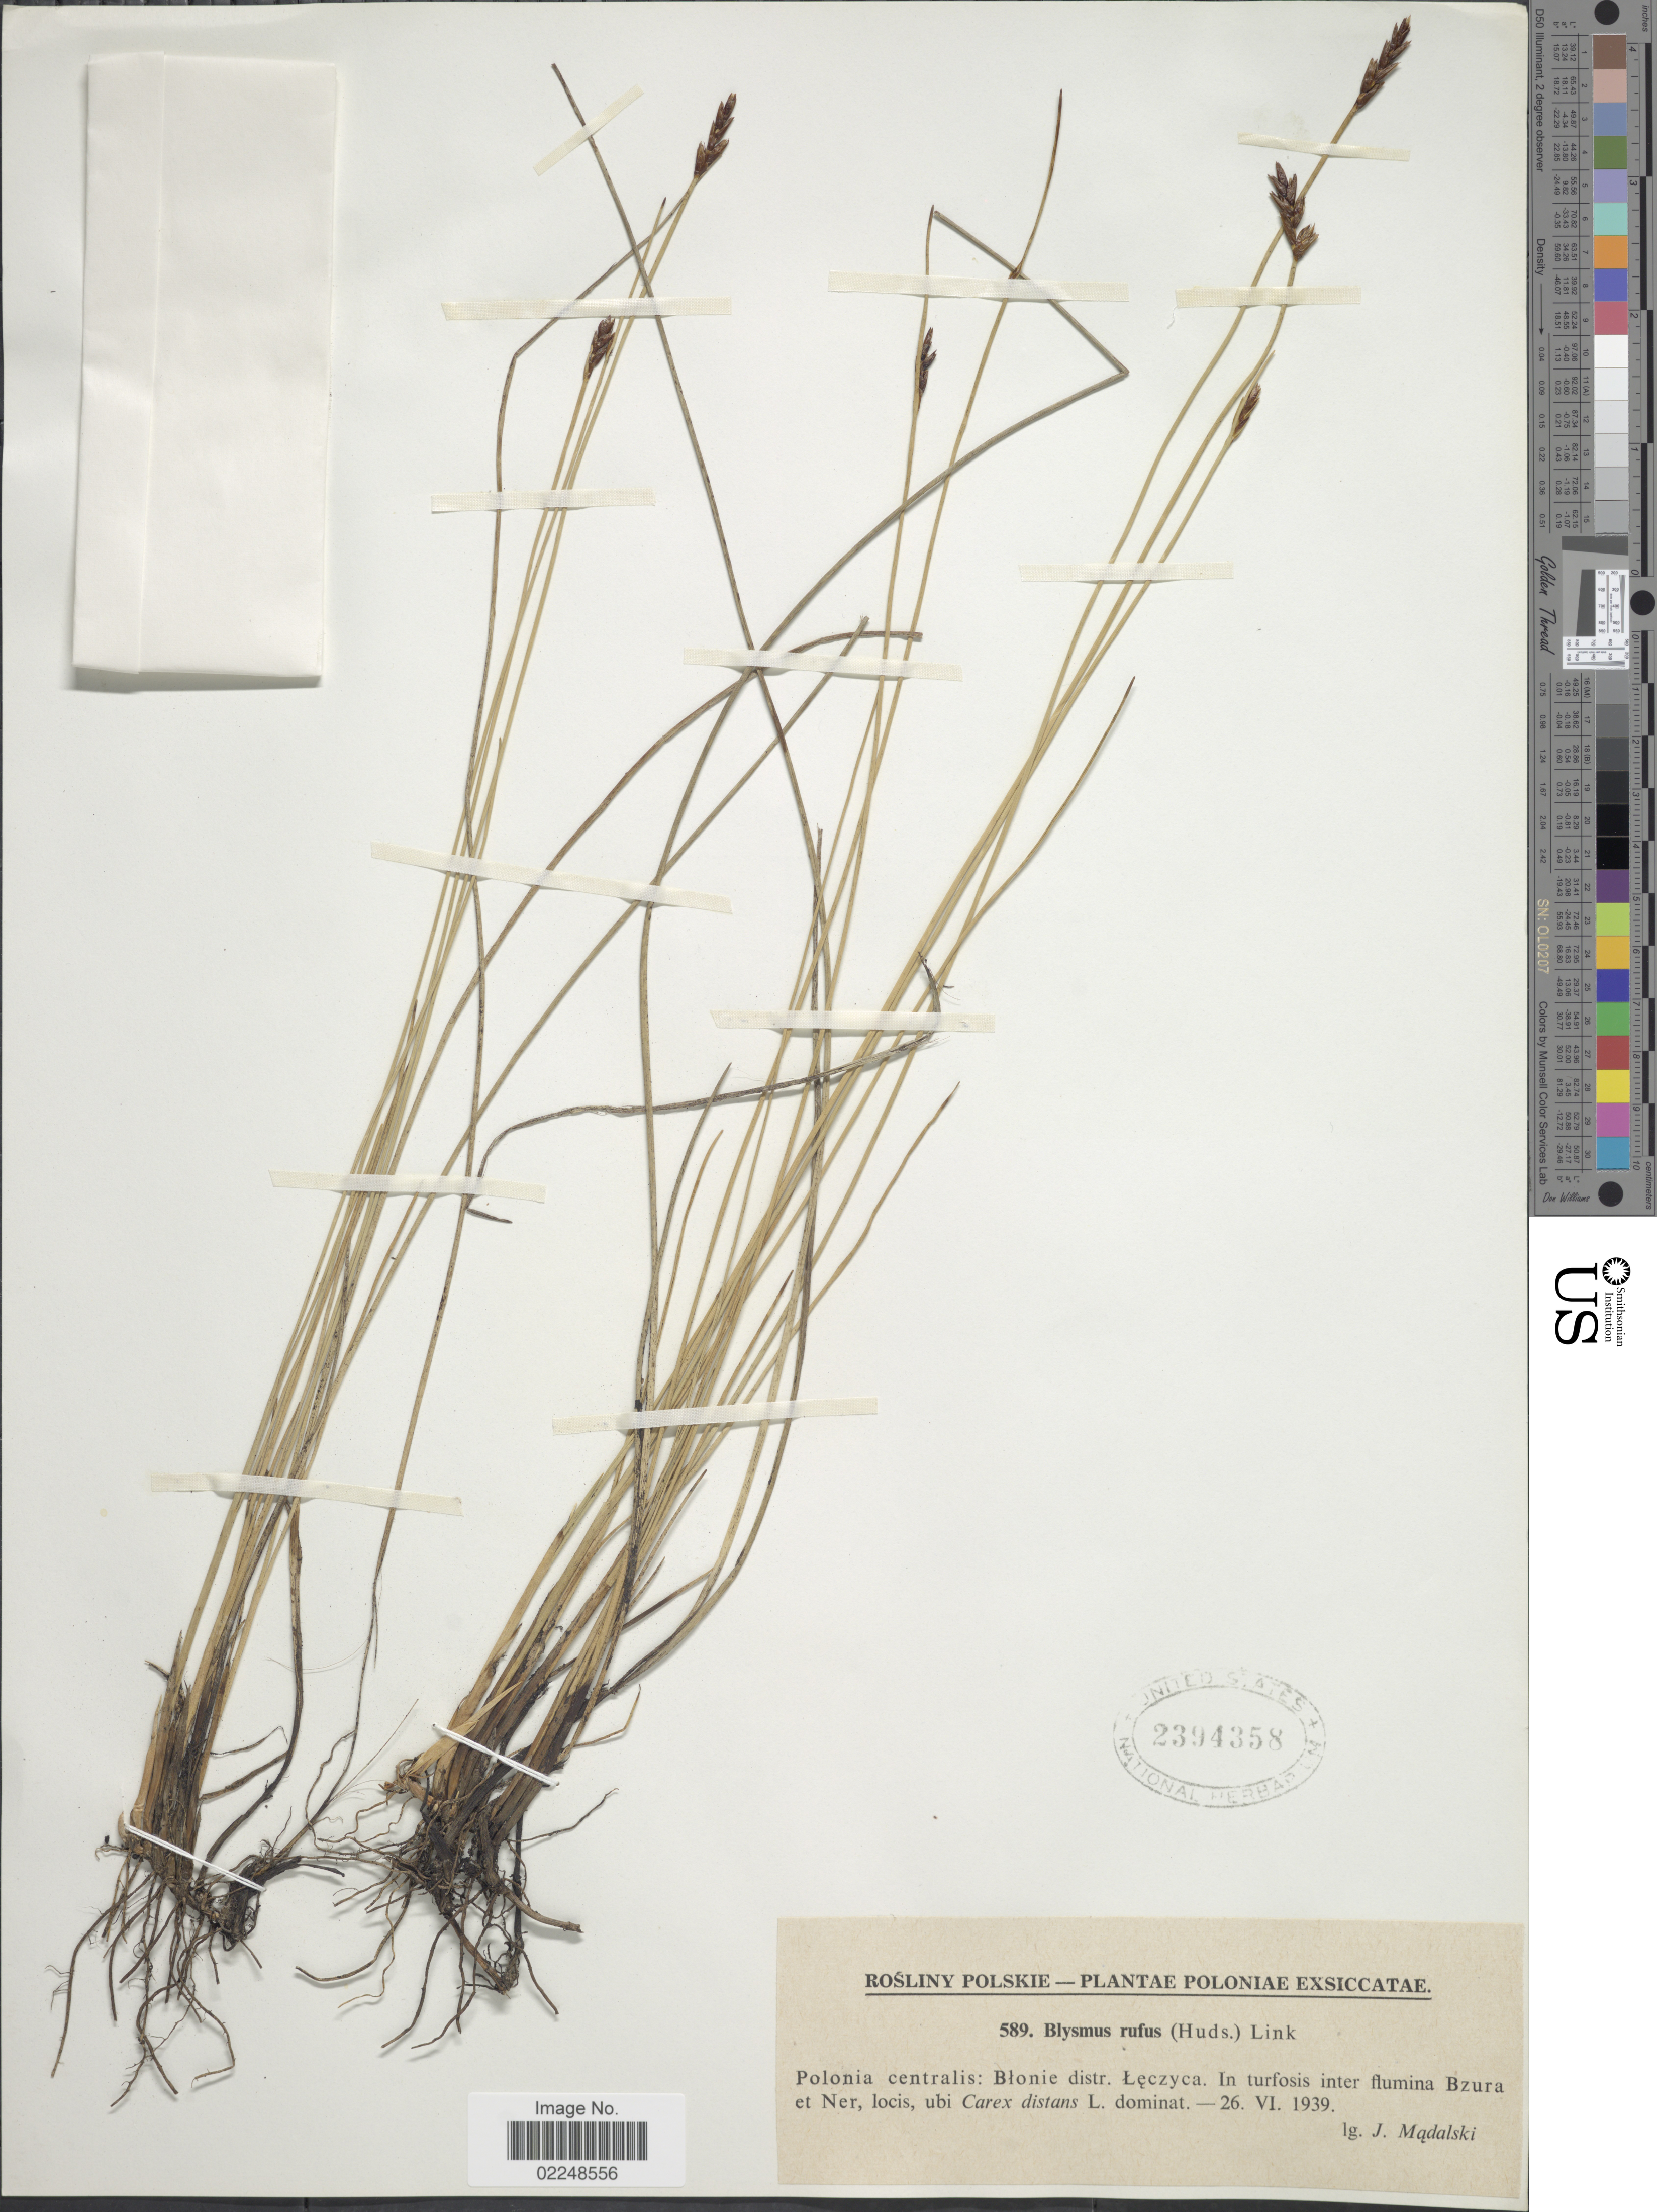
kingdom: Plantae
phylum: Tracheophyta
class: Liliopsida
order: Poales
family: Cyperaceae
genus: Blysmopsis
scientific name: Blysmopsis rufa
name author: (Huds.) Oteng-Yeb.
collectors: J. Madalski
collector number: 589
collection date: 1939-06-26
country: Poland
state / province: Mazowieckie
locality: Polonia centralis: Blonie distr. Leczyca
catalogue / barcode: US 2394358